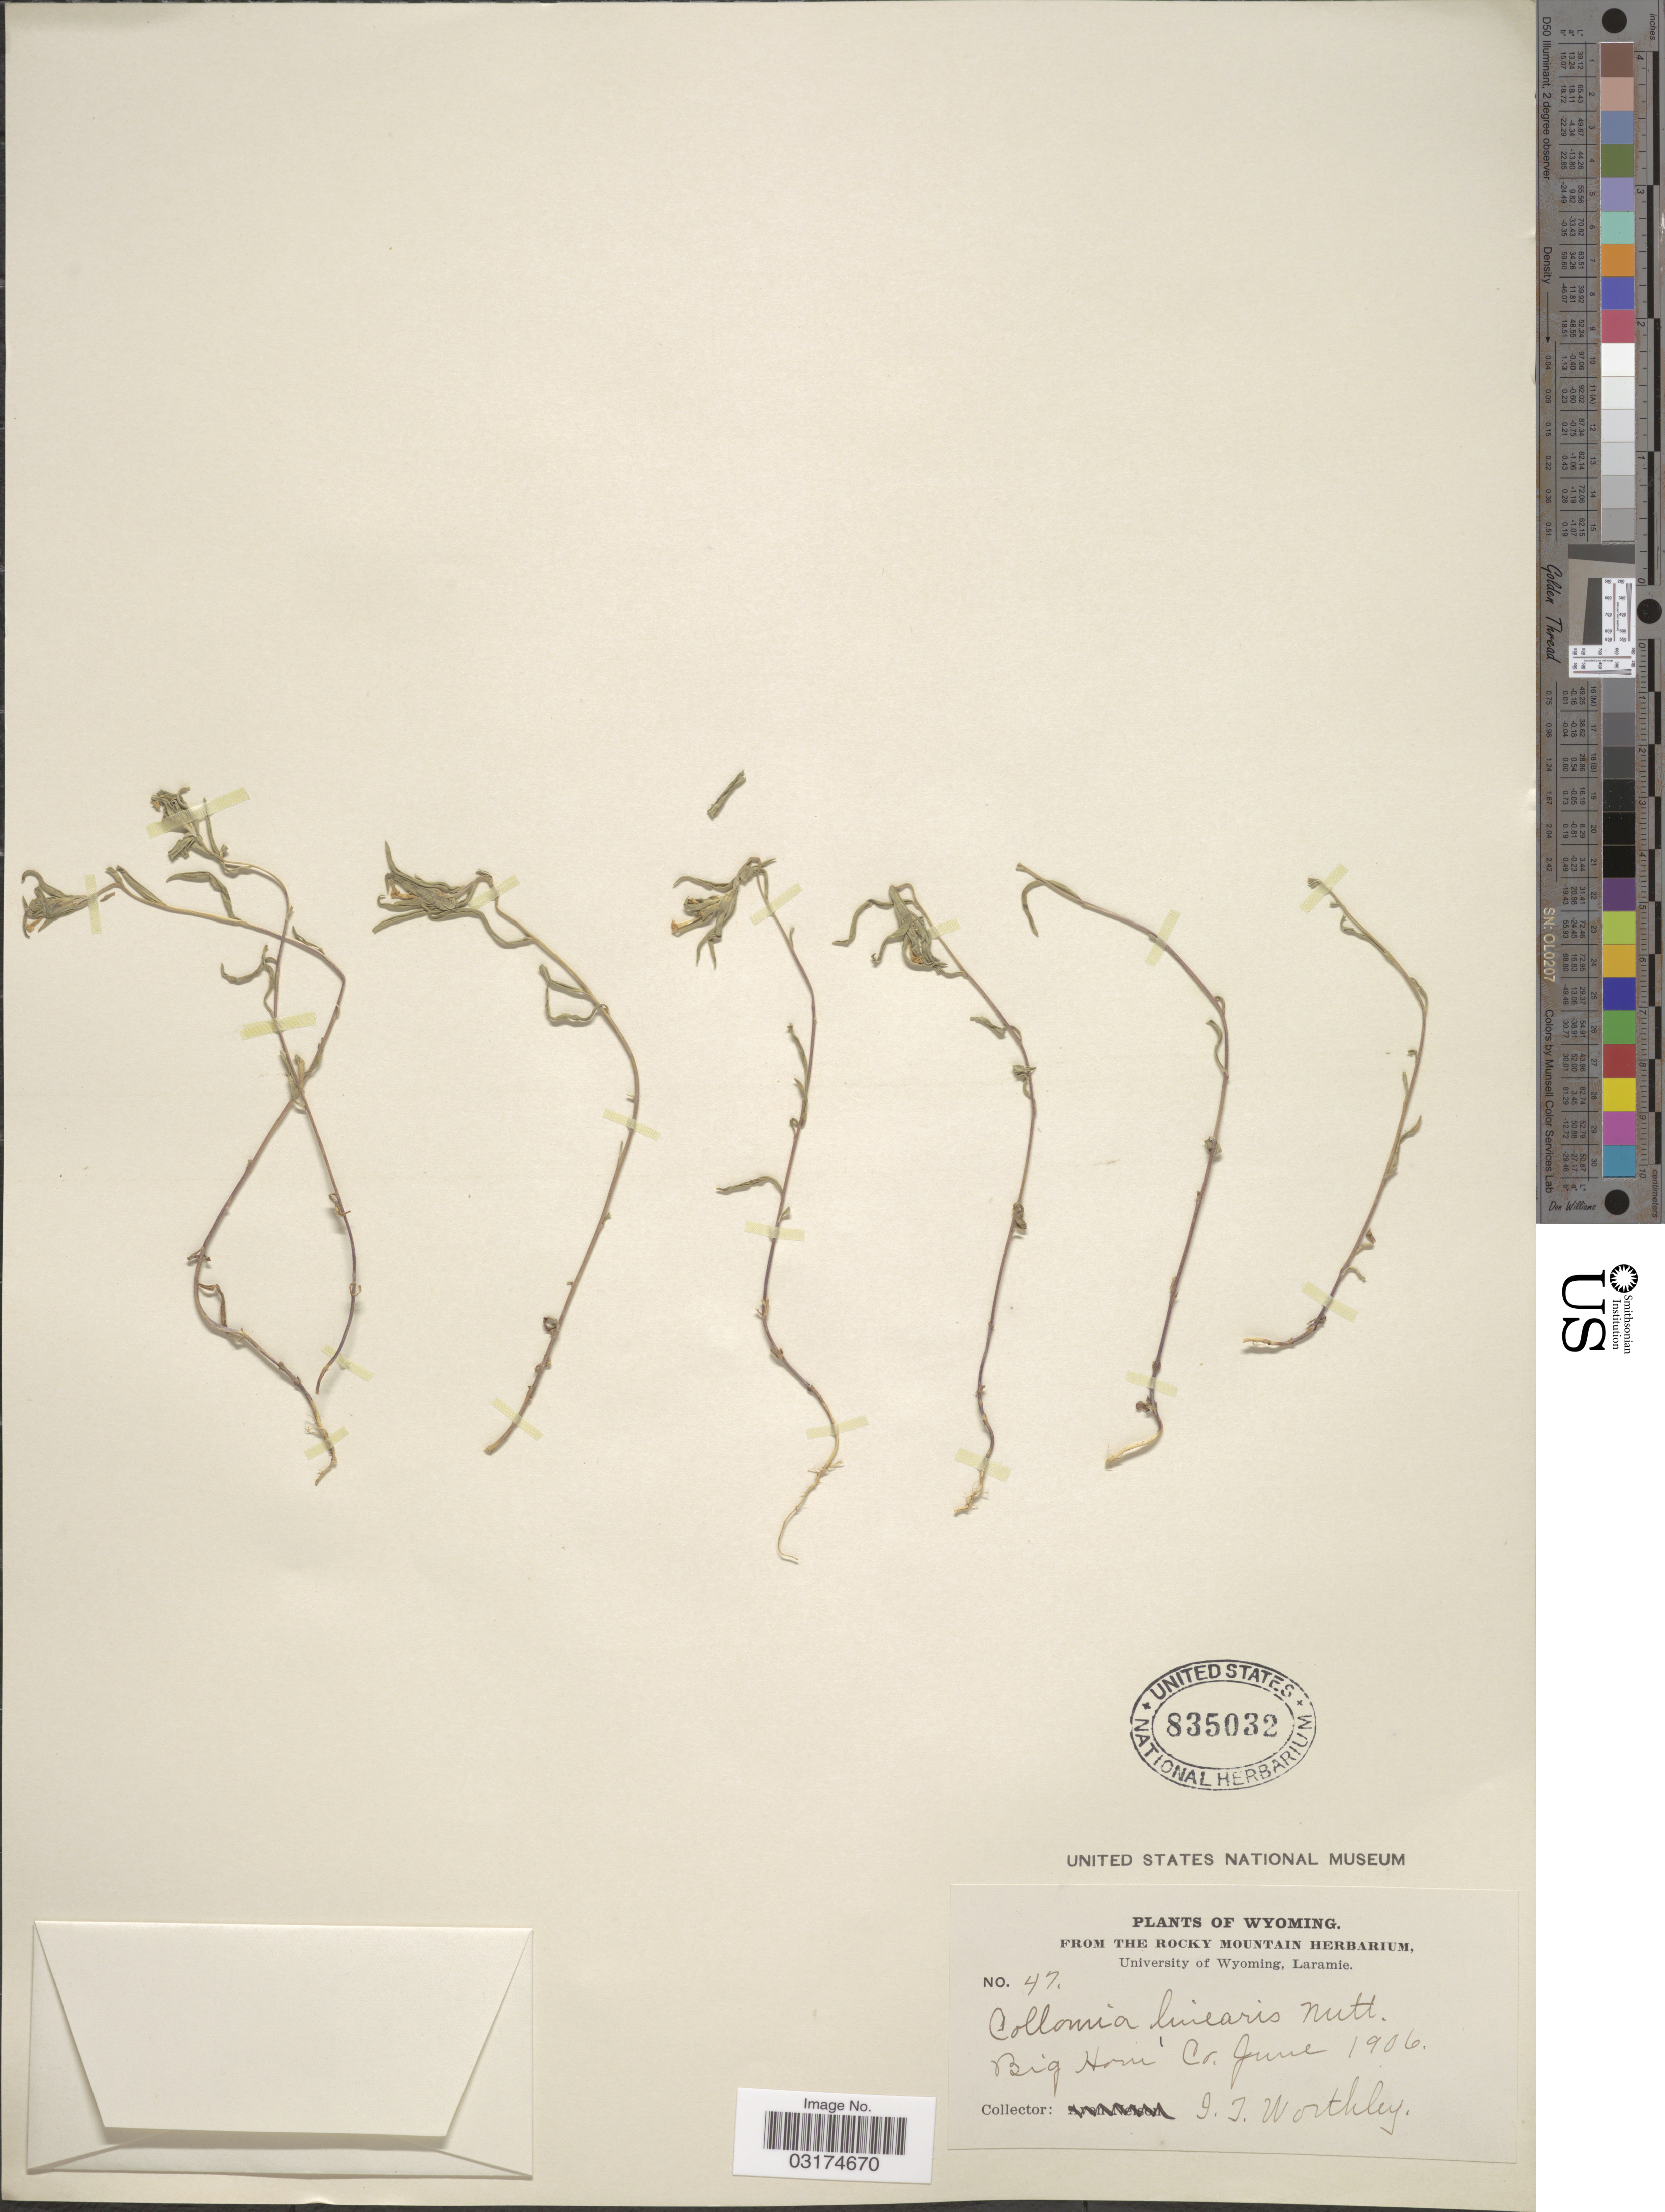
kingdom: Plantae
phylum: Tracheophyta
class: Magnoliopsida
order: Ericales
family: Polemoniaceae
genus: Collomia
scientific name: Collomia linearis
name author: Nutt.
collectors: J. Worthley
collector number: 47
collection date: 1906-06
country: United States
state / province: Wyoming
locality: Big Horn Co. Rocky Mountain. Laramie.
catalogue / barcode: US 835032